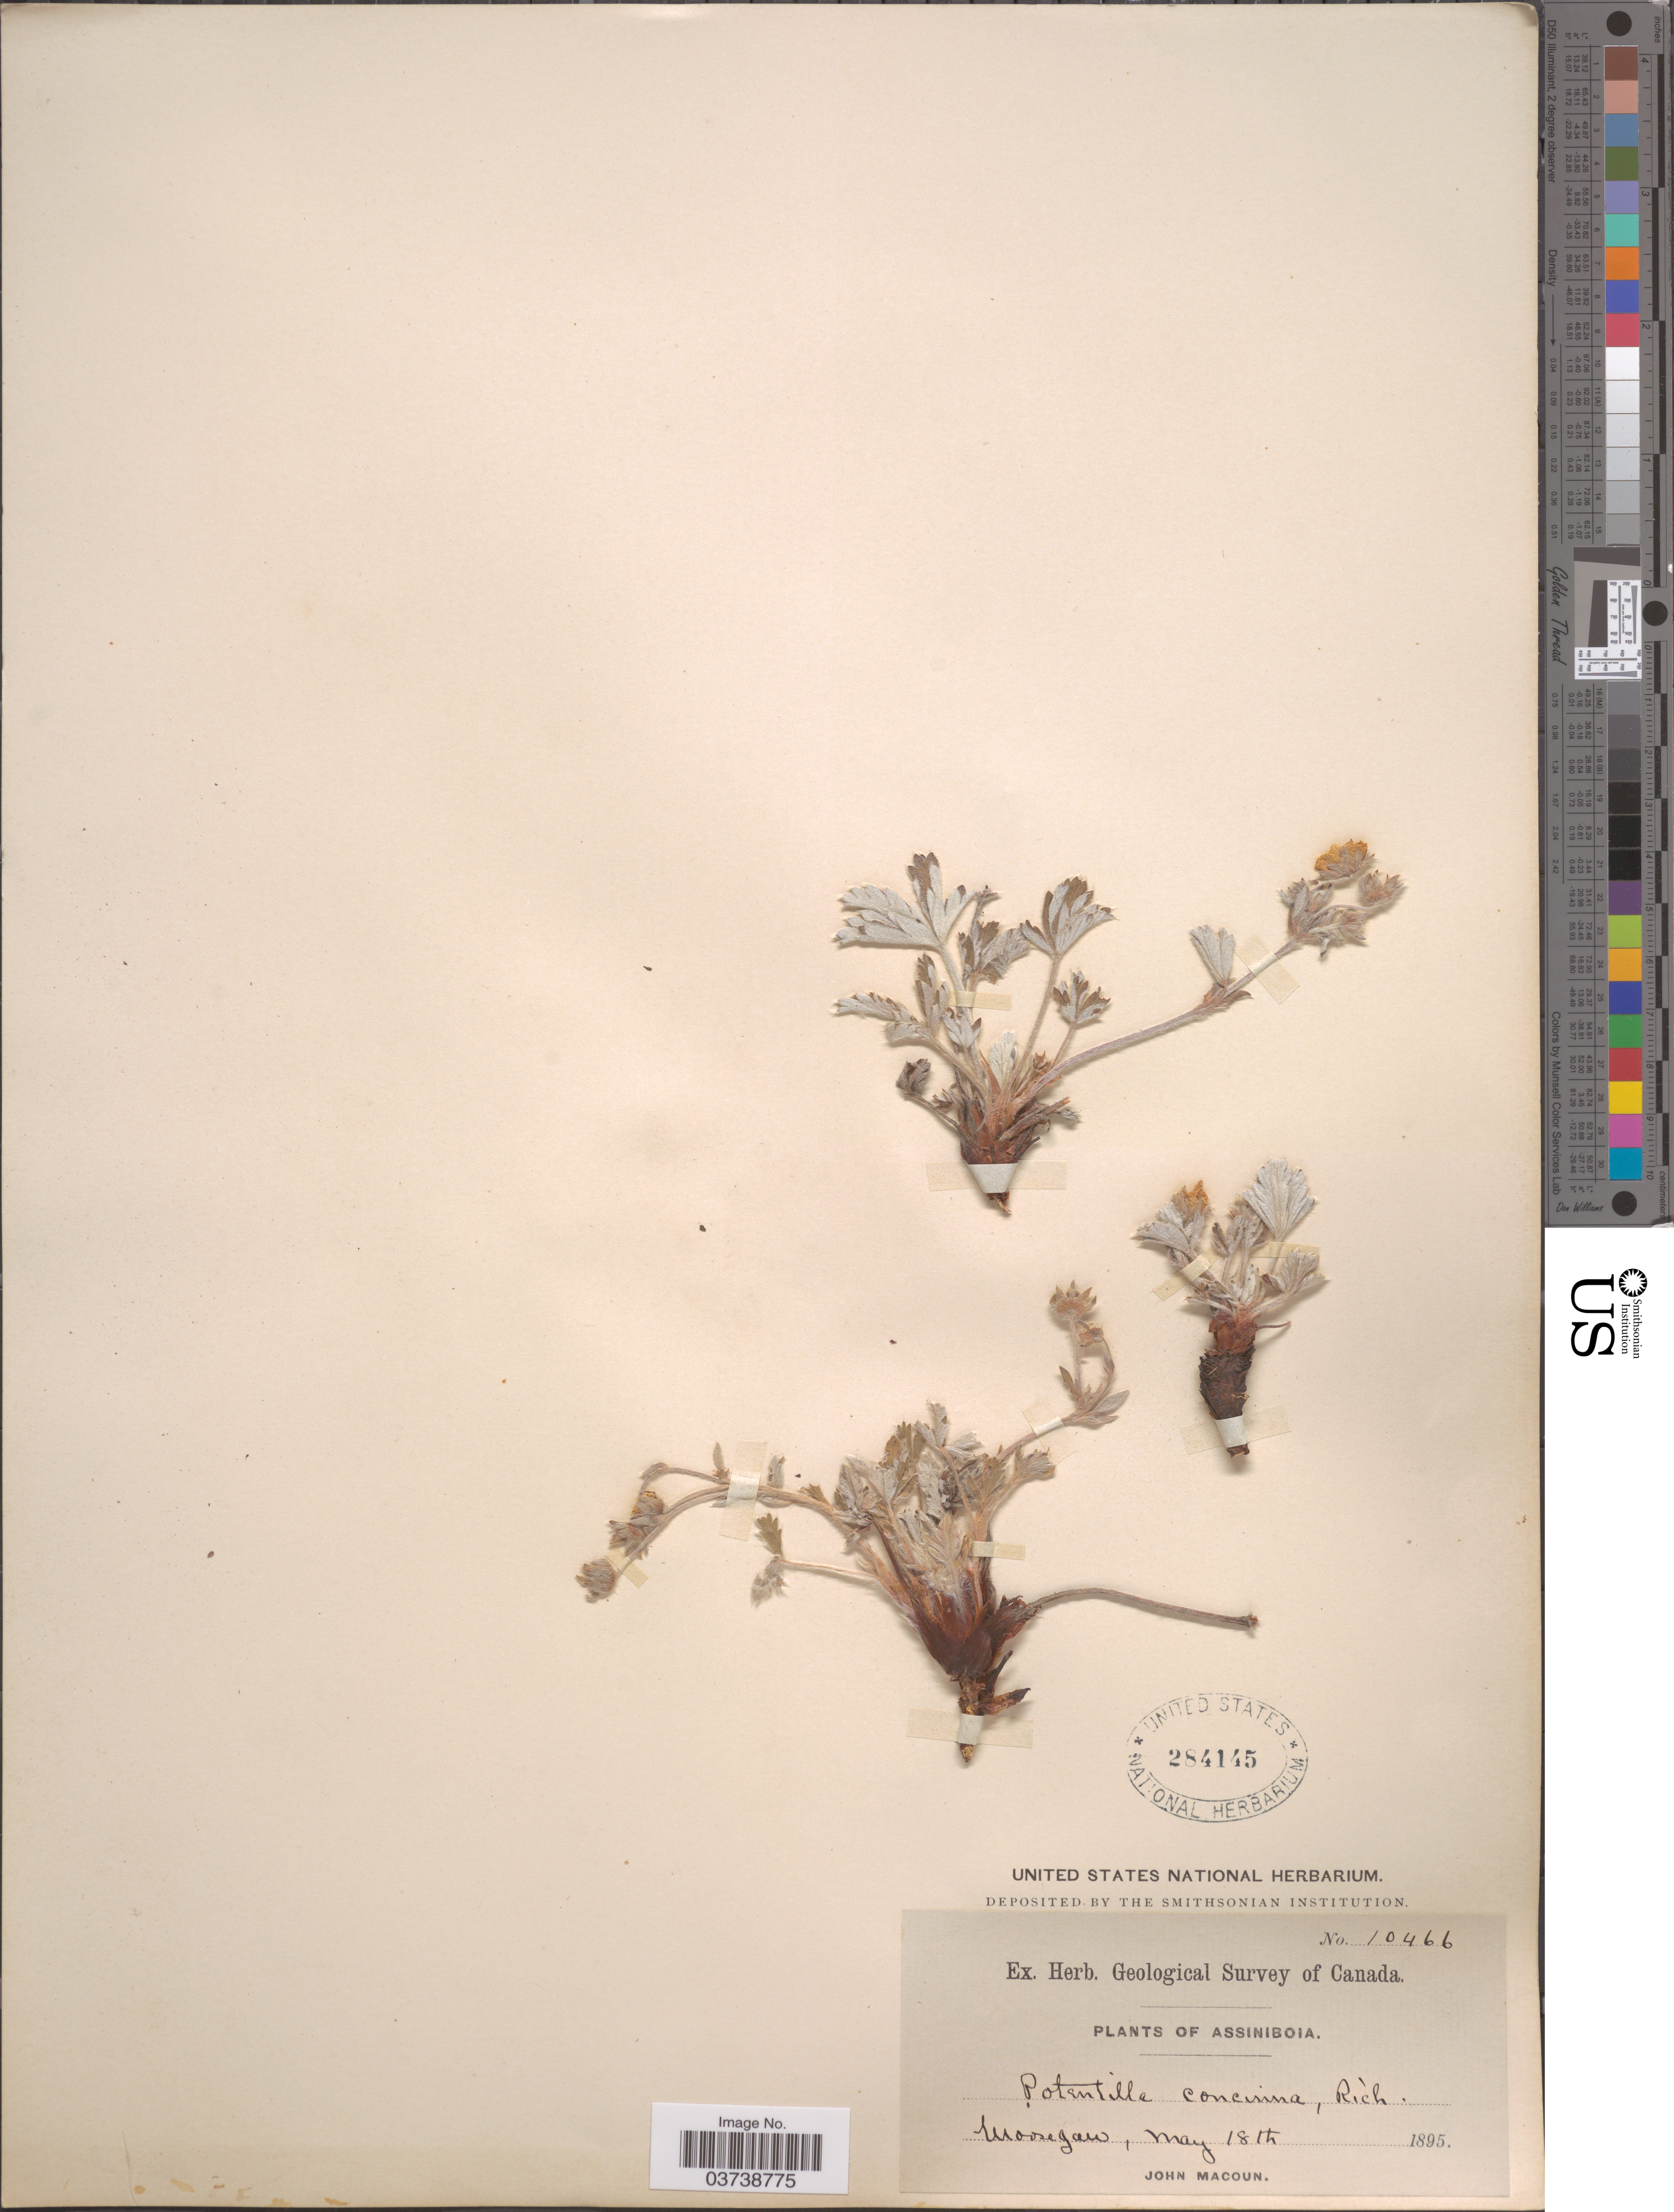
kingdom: Plantae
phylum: Tracheophyta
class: Magnoliopsida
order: Rosales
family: Rosaceae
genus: Potentilla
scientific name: Potentilla concinna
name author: Richardson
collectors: J. Macoun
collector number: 10466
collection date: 1895-05-18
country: Canada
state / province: Saskatchewan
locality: Assiniboia. Moose Jaw.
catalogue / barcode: US 284145